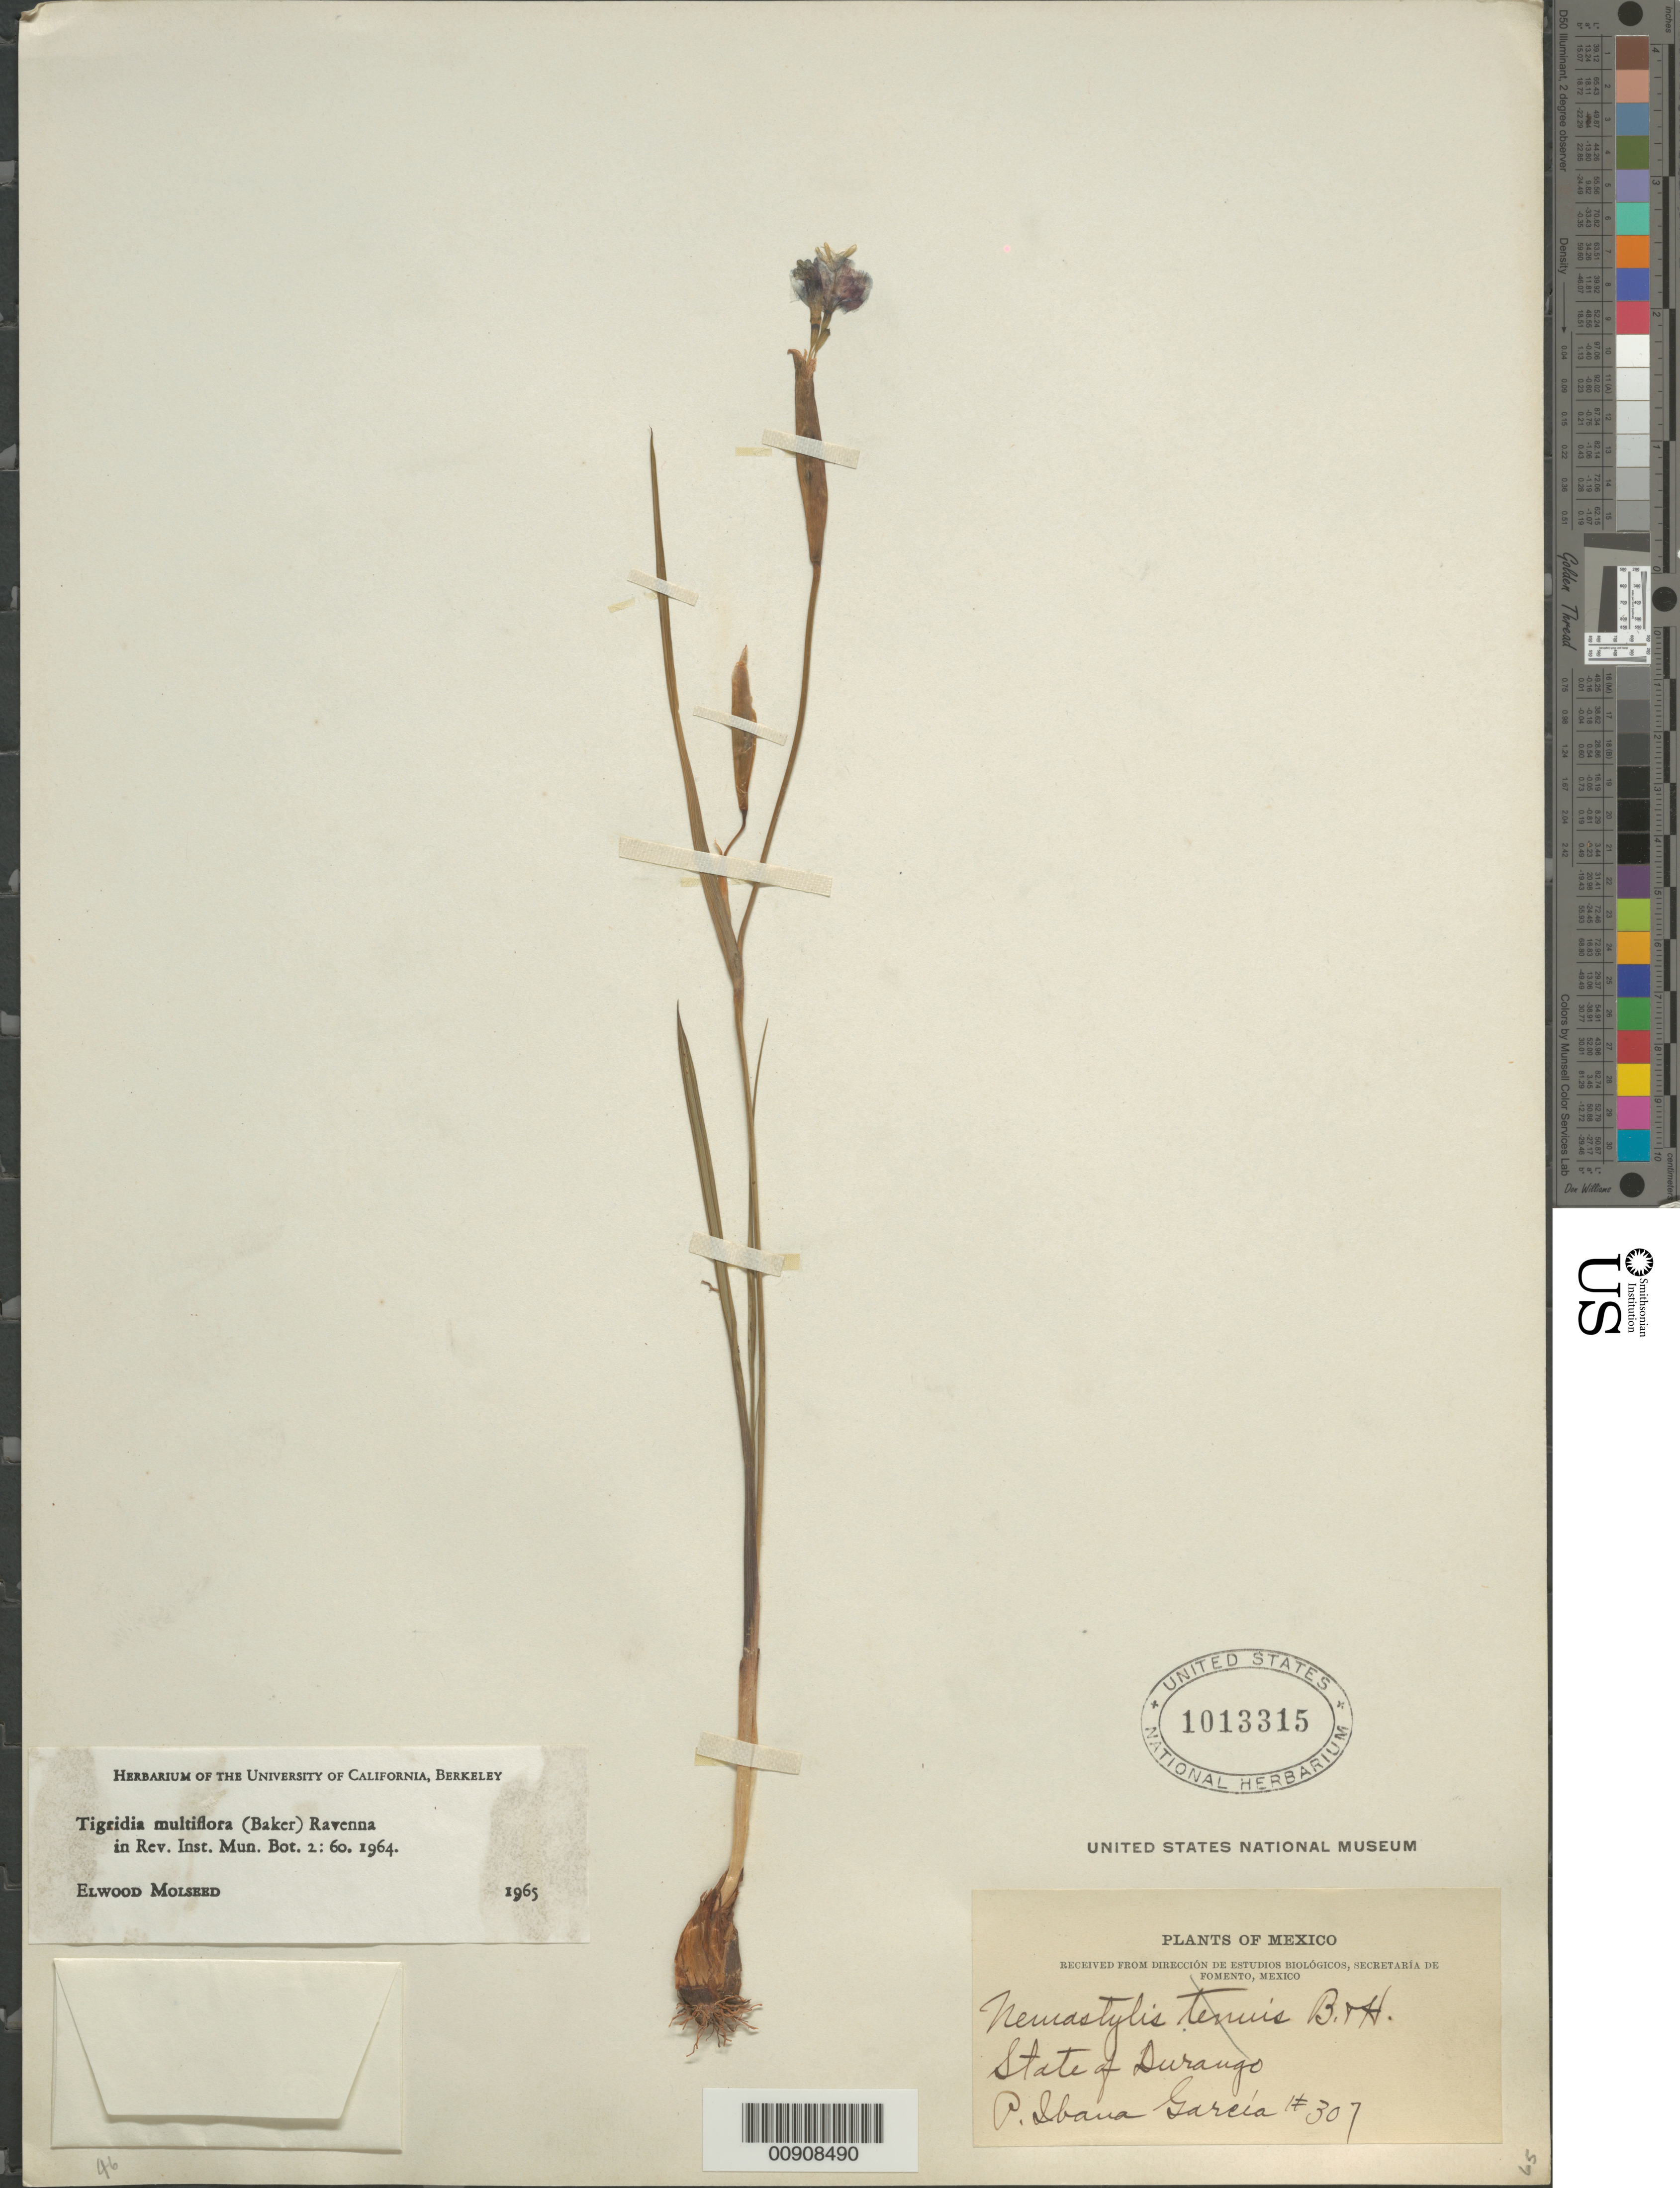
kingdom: Plantae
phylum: Tracheophyta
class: Liliopsida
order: Asparagales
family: Iridaceae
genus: Tigridia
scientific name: Tigridia multiflora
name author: (Baker) Ravenna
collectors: Ibarra García, P.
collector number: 307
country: Mexico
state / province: Durango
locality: State of Durango.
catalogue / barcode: US 1013315